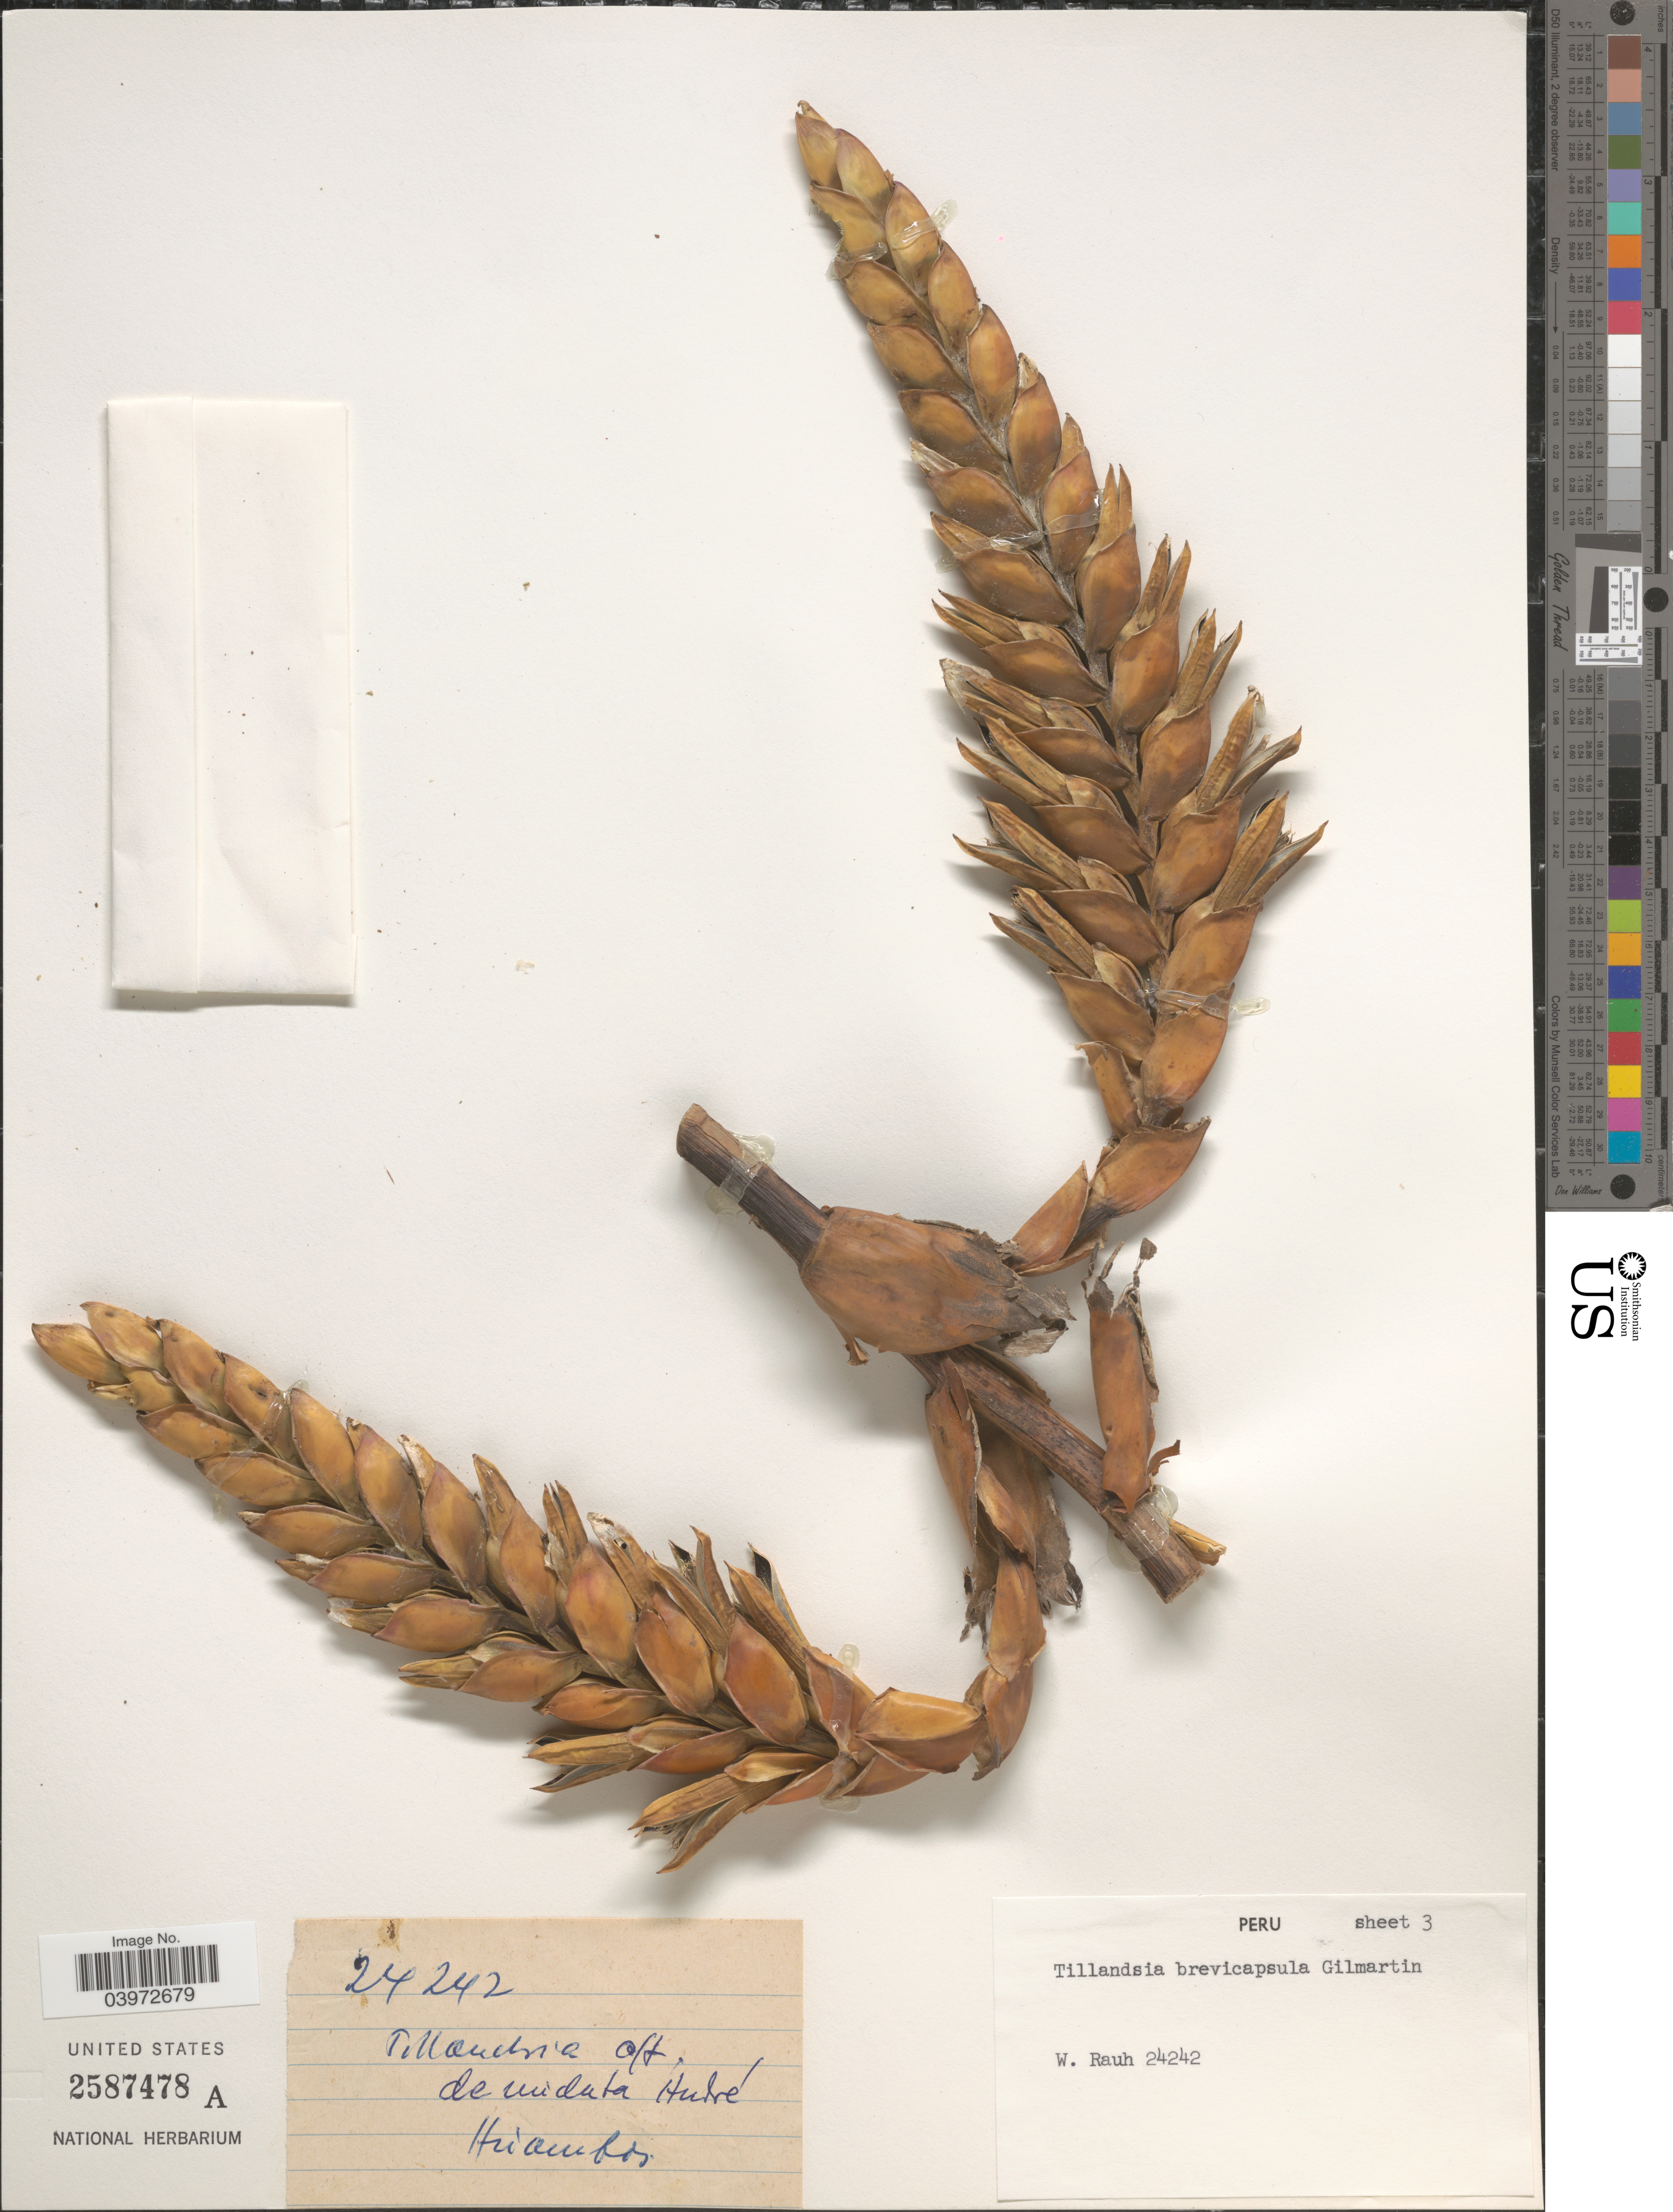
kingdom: Plantae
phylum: Tracheophyta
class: Liliopsida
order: Poales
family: Bromeliaceae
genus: Tillandsia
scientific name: Tillandsia brevicapsula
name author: Gilmartin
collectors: W. Rauh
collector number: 24242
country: Peru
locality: Húambos.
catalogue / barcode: US 2587478A